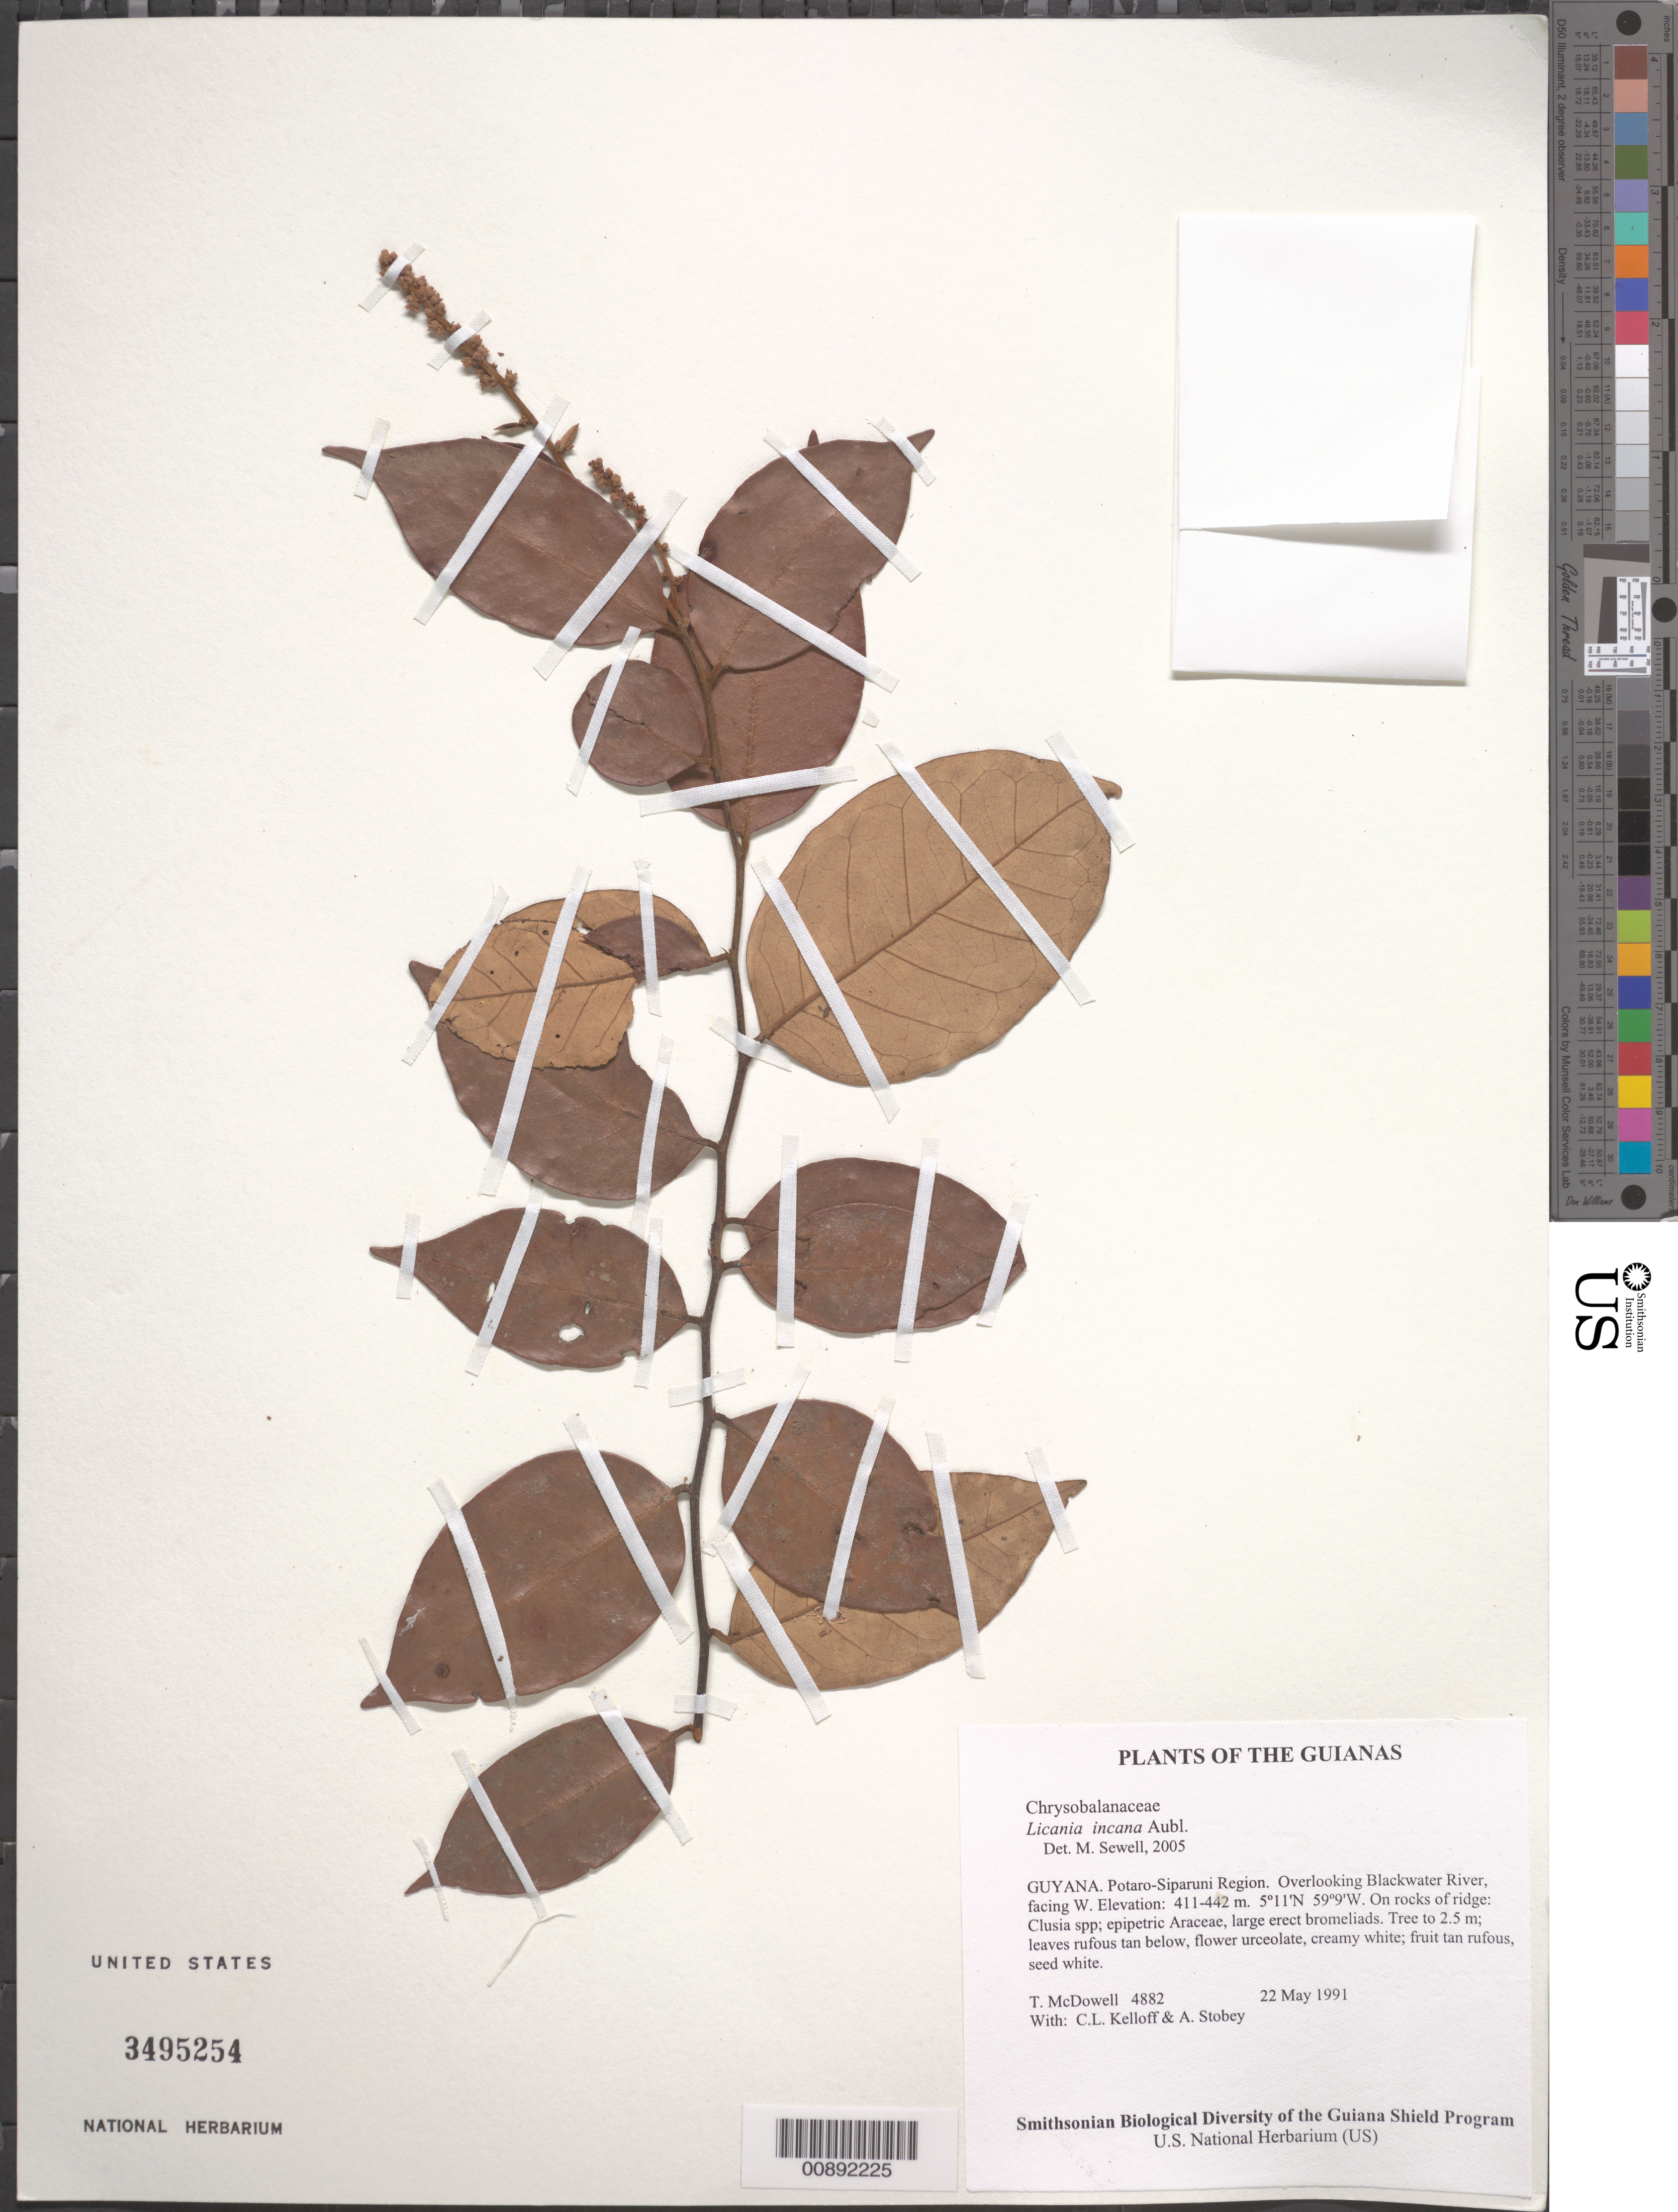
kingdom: Plantae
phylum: Tracheophyta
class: Magnoliopsida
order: Malpighiales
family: Chrysobalanaceae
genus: Licania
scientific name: Licania incana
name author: Aubl.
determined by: Sewell, M.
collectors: T. McDowell, C. L. Kelloff & A. Stobey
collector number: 4882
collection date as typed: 22 May 1991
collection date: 1991-05-22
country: Guyana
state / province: Potaro-Siparuni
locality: Overlooking Blackwater River, facing W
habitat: On rocks of ridge: Clusia spp; epipetric Araceae, large erect bromeliads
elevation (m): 411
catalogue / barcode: US 3495254